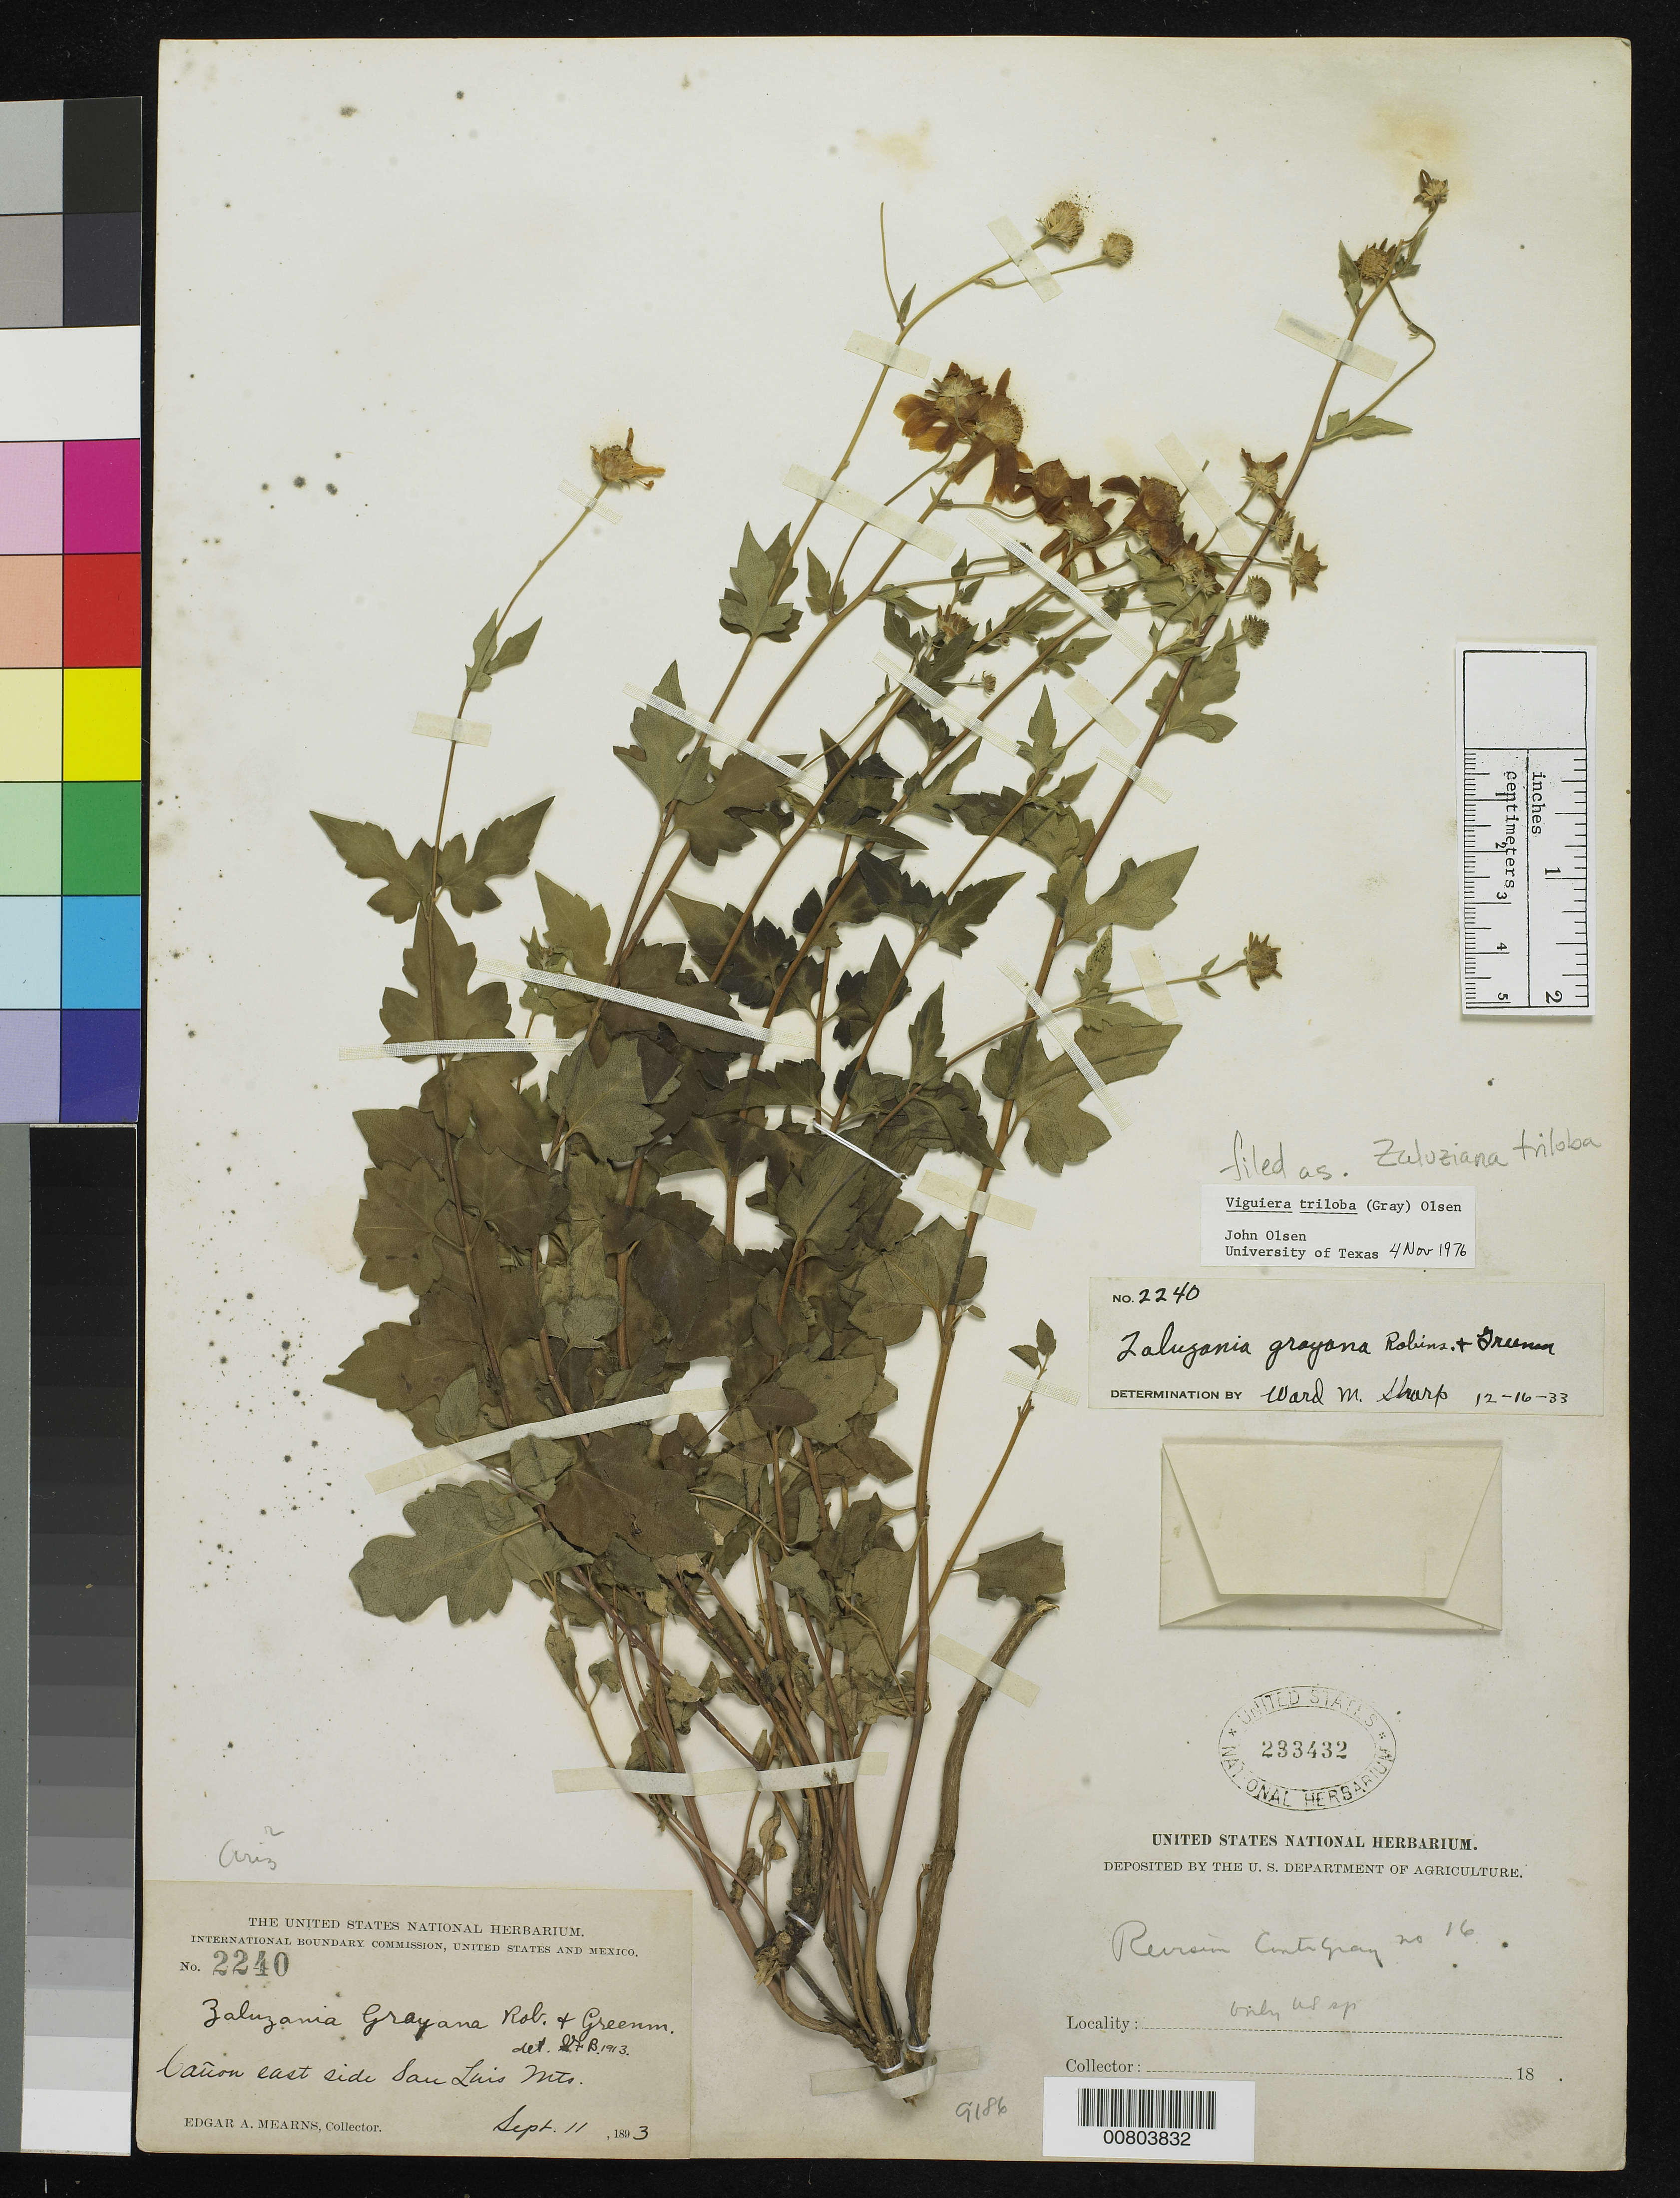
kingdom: Plantae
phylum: Tracheophyta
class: Magnoliopsida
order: Asterales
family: Asteraceae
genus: Zaluzania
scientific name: Zaluzania triloba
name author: (Ortega) Pers.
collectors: E. A. Mearns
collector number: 2240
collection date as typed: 11 Sep 1893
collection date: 1893-09-11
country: United States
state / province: Arizona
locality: Cañon east side of San Luis Mts.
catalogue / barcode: US 233432